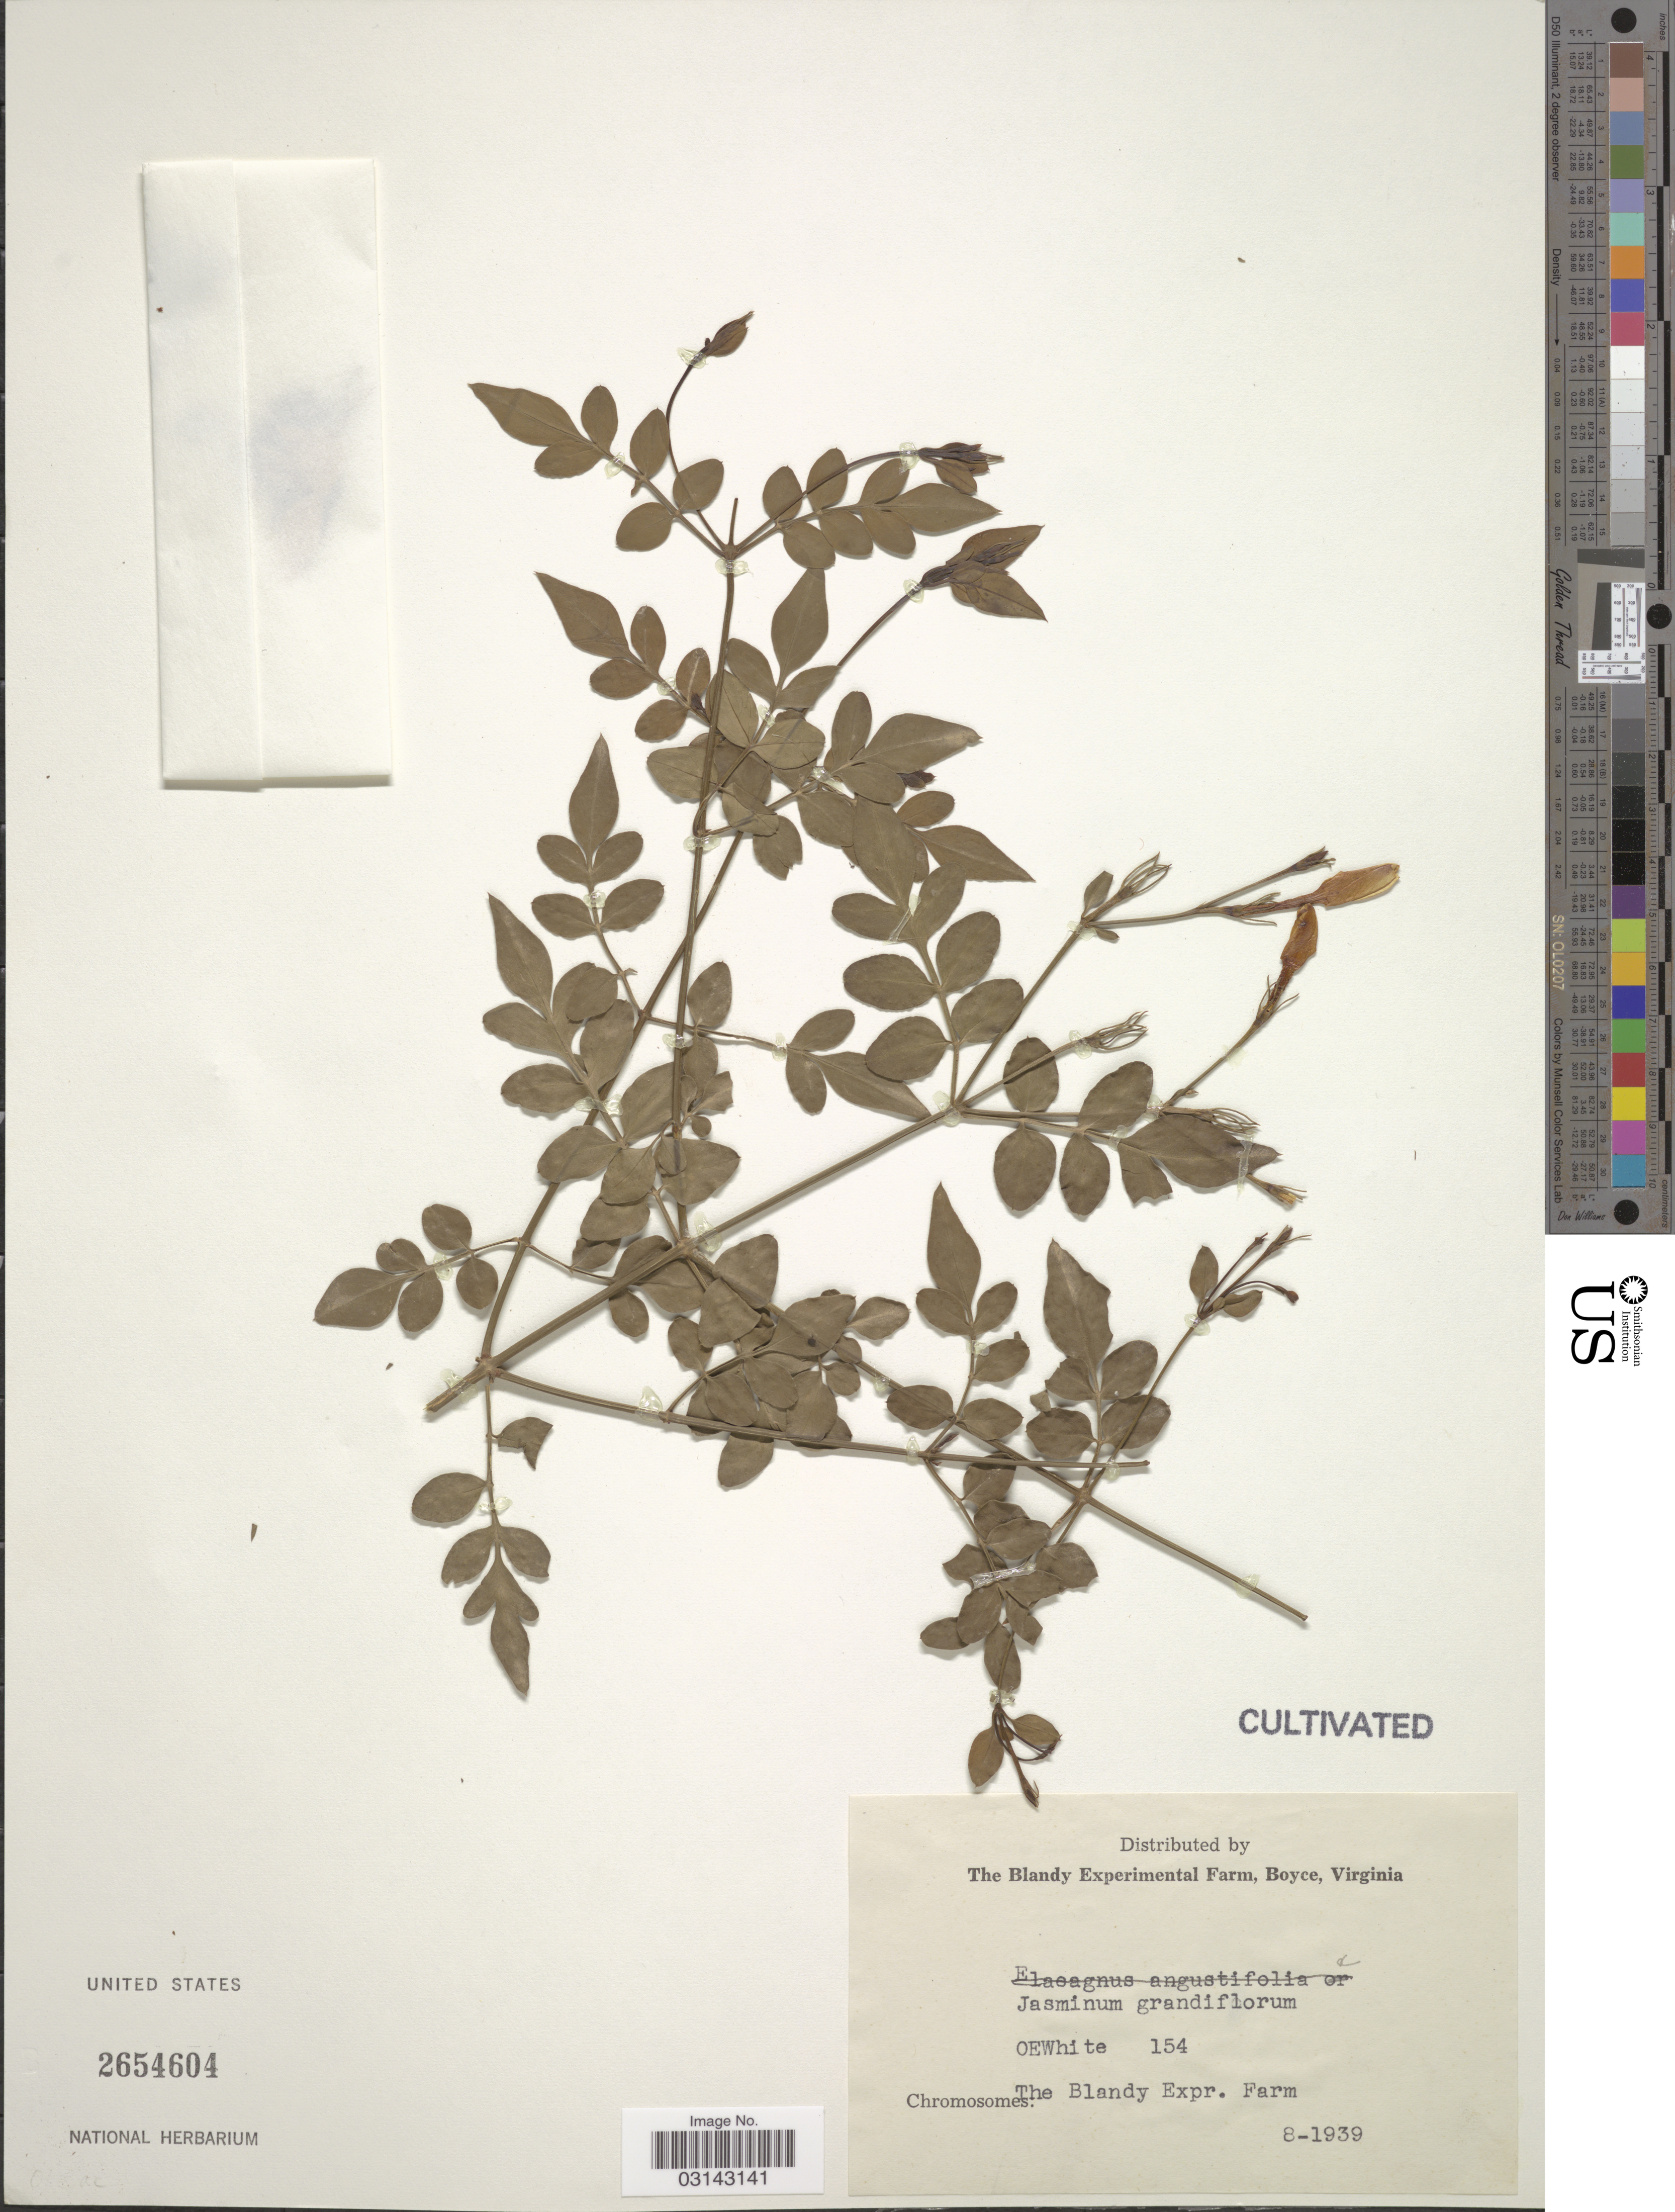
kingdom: Plantae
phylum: Tracheophyta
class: Magnoliopsida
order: Lamiales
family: Oleaceae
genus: Jasminum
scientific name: Jasminum grandiflorum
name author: L.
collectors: O. E. White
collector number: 154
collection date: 1939-08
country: United States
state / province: Virginia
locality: The Blandy Expr. Farm.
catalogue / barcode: US 2654604